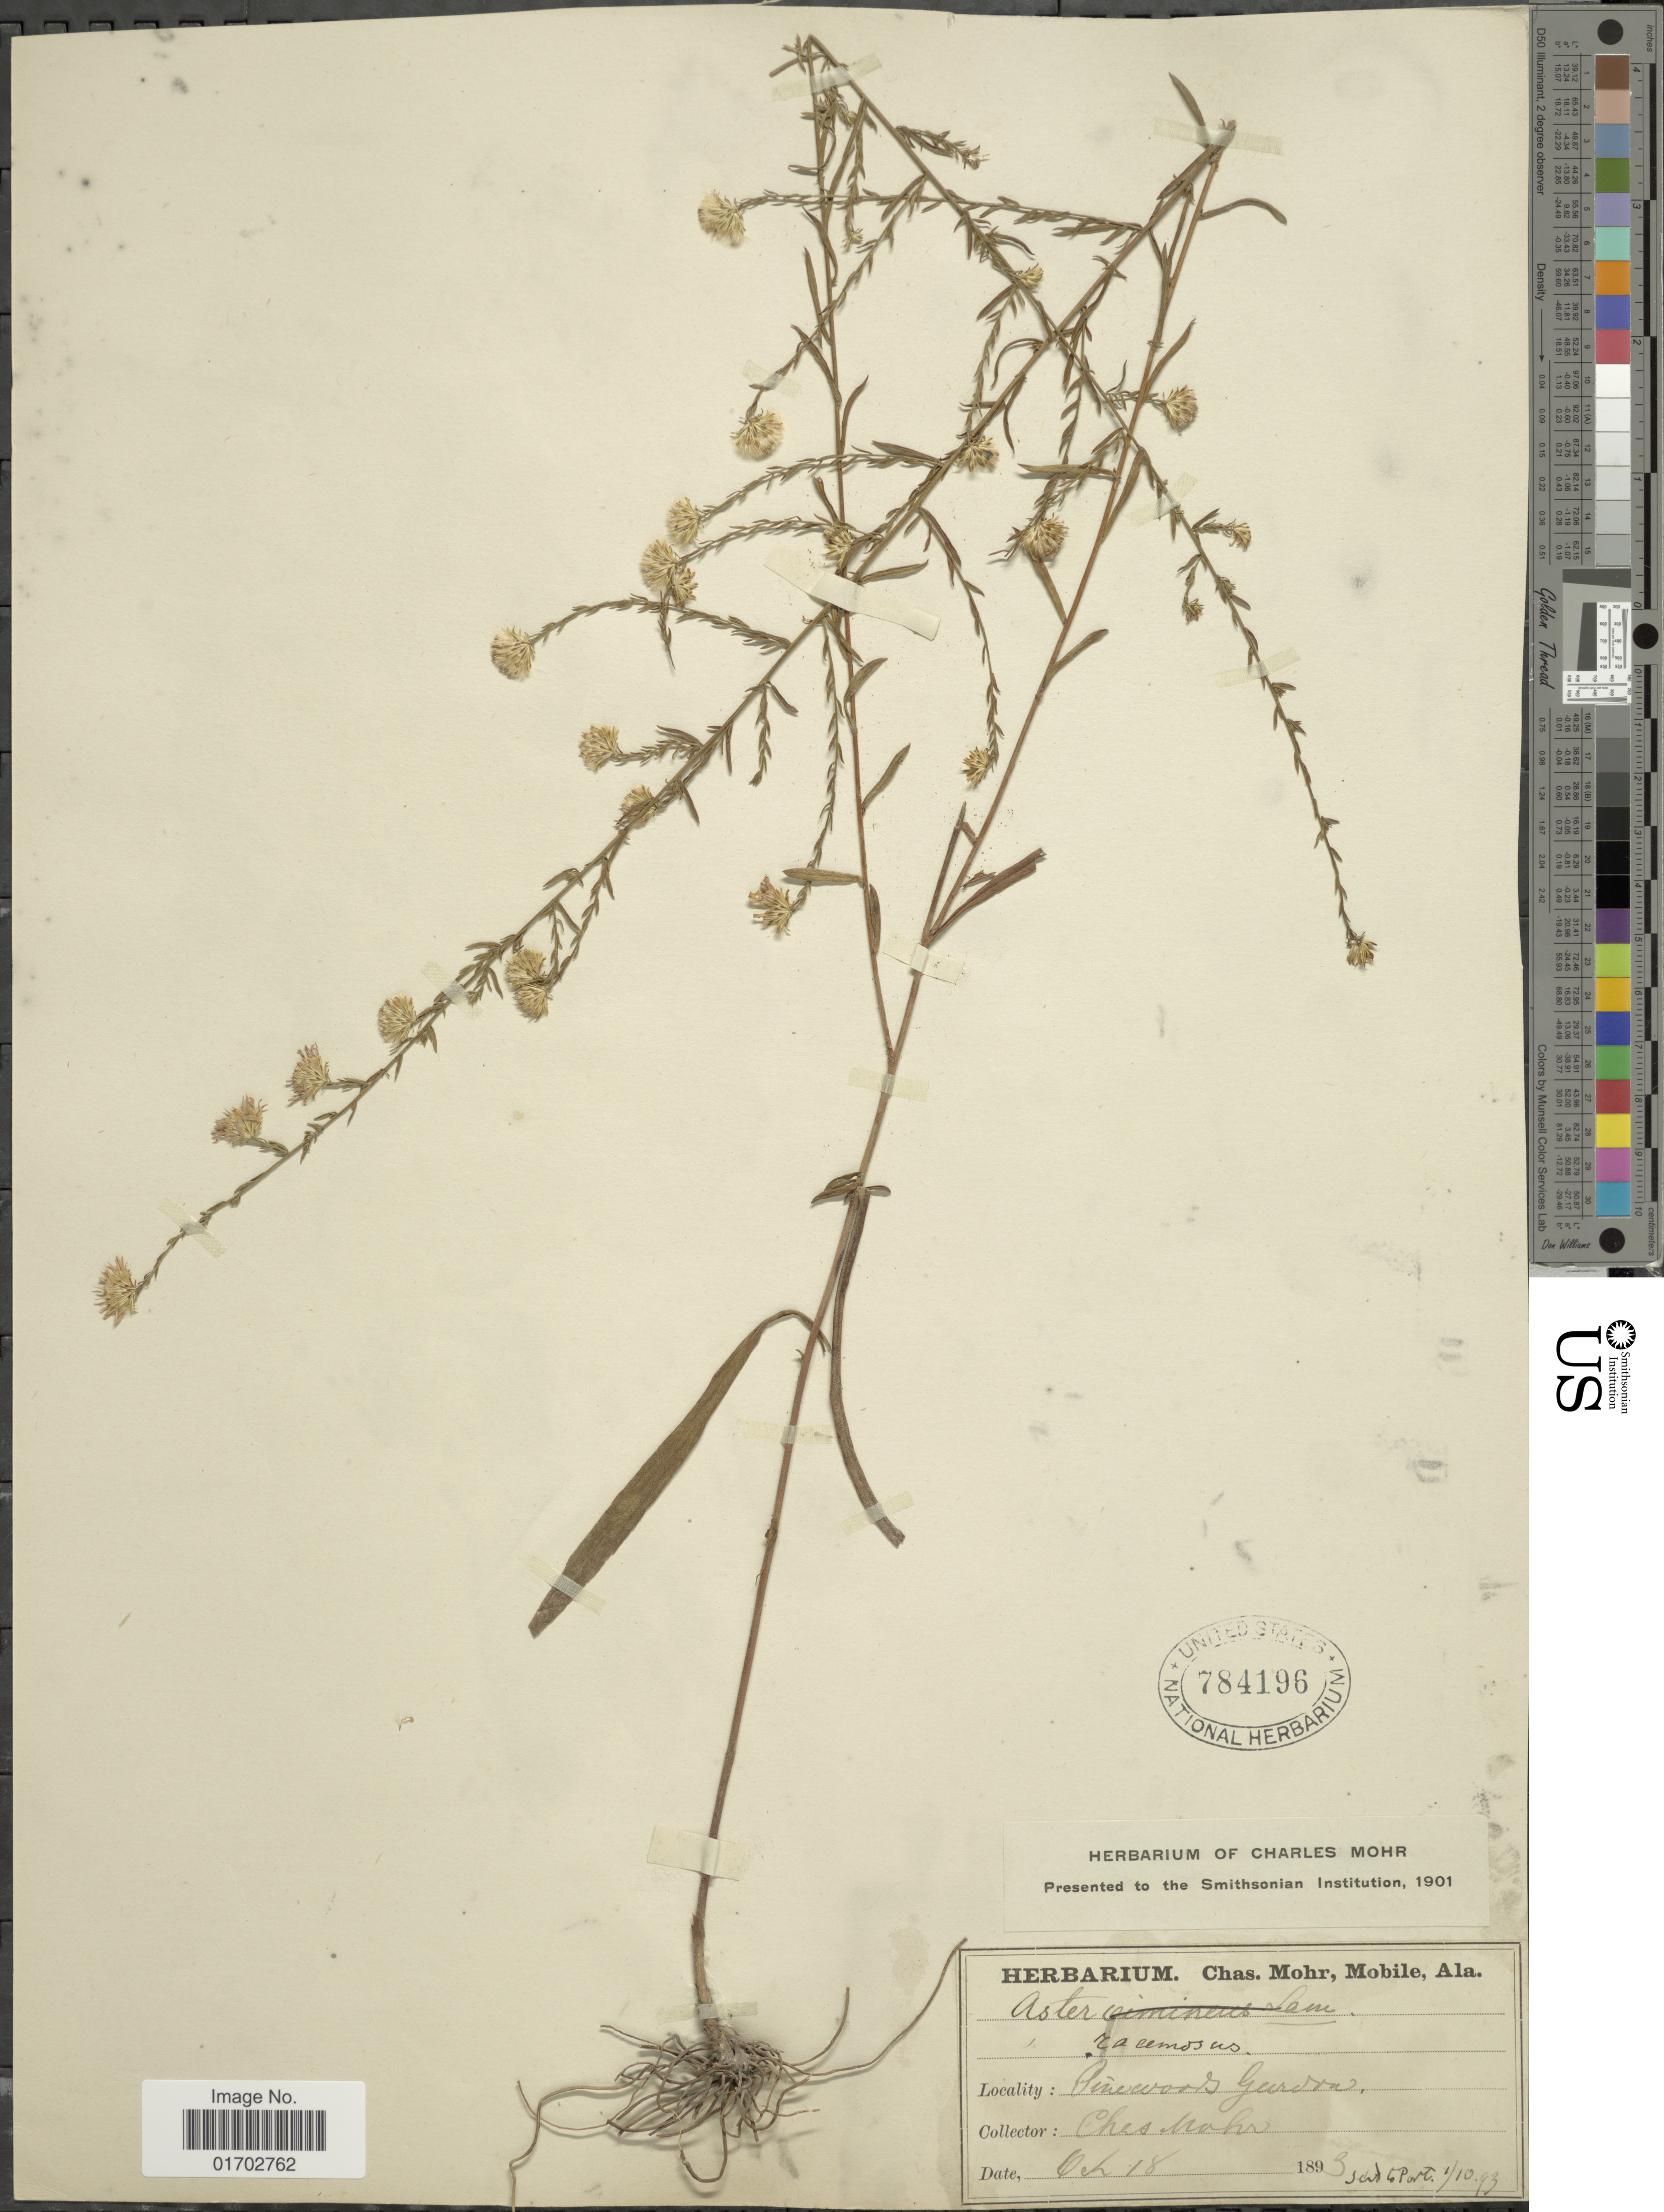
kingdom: Plantae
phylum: Tracheophyta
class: Magnoliopsida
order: Asterales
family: Asteraceae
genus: Symphyotrichum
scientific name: Symphyotrichum racemosum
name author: (Elliott) G.L. Nesom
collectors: Mohr, C. T. (herbarium)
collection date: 1893-10-10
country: United States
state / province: Arkansas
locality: Pinewoods Garden.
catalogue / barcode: US 784196